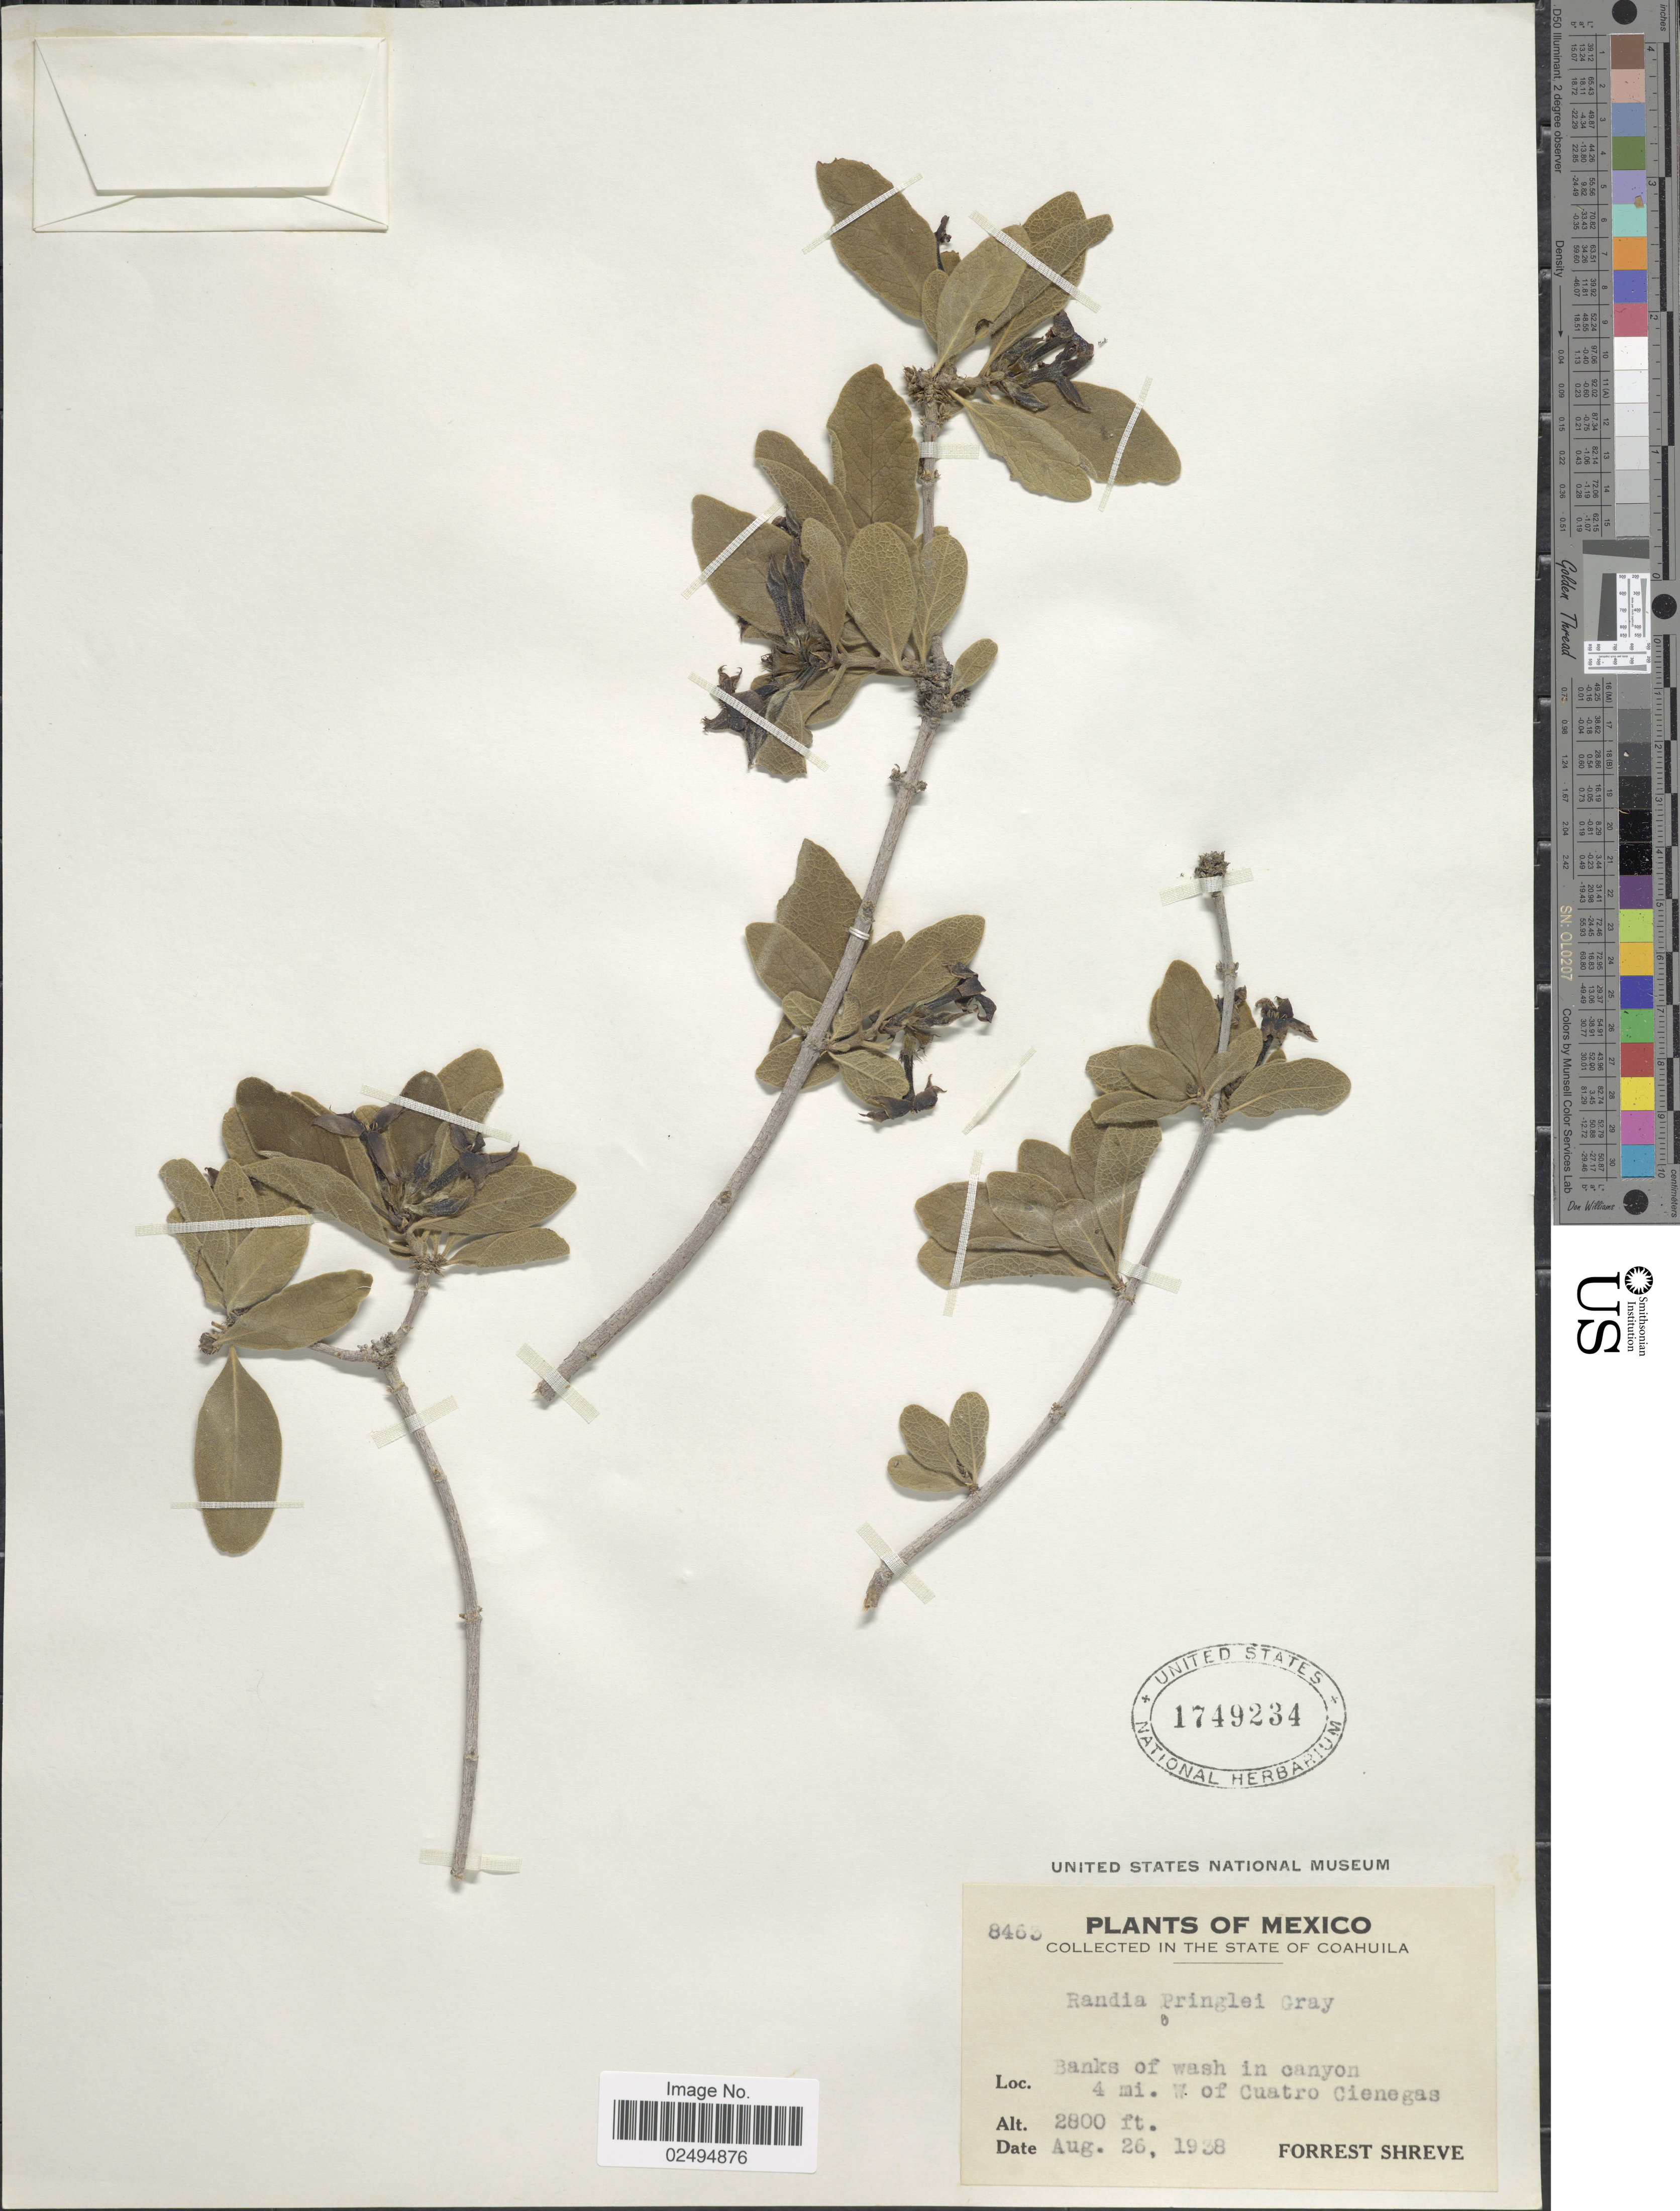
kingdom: Plantae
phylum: Tracheophyta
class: Magnoliopsida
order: Gentianales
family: Rubiaceae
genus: Randia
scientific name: Randia pringlei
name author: (S. Watson) A. Gray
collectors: F. Shreve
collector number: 8463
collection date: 1938-08-26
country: Mexico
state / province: Coahuila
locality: Banks of wash in canyon, 4 mi. W of Cuatro Cienegas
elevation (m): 853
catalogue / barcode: US 1749234